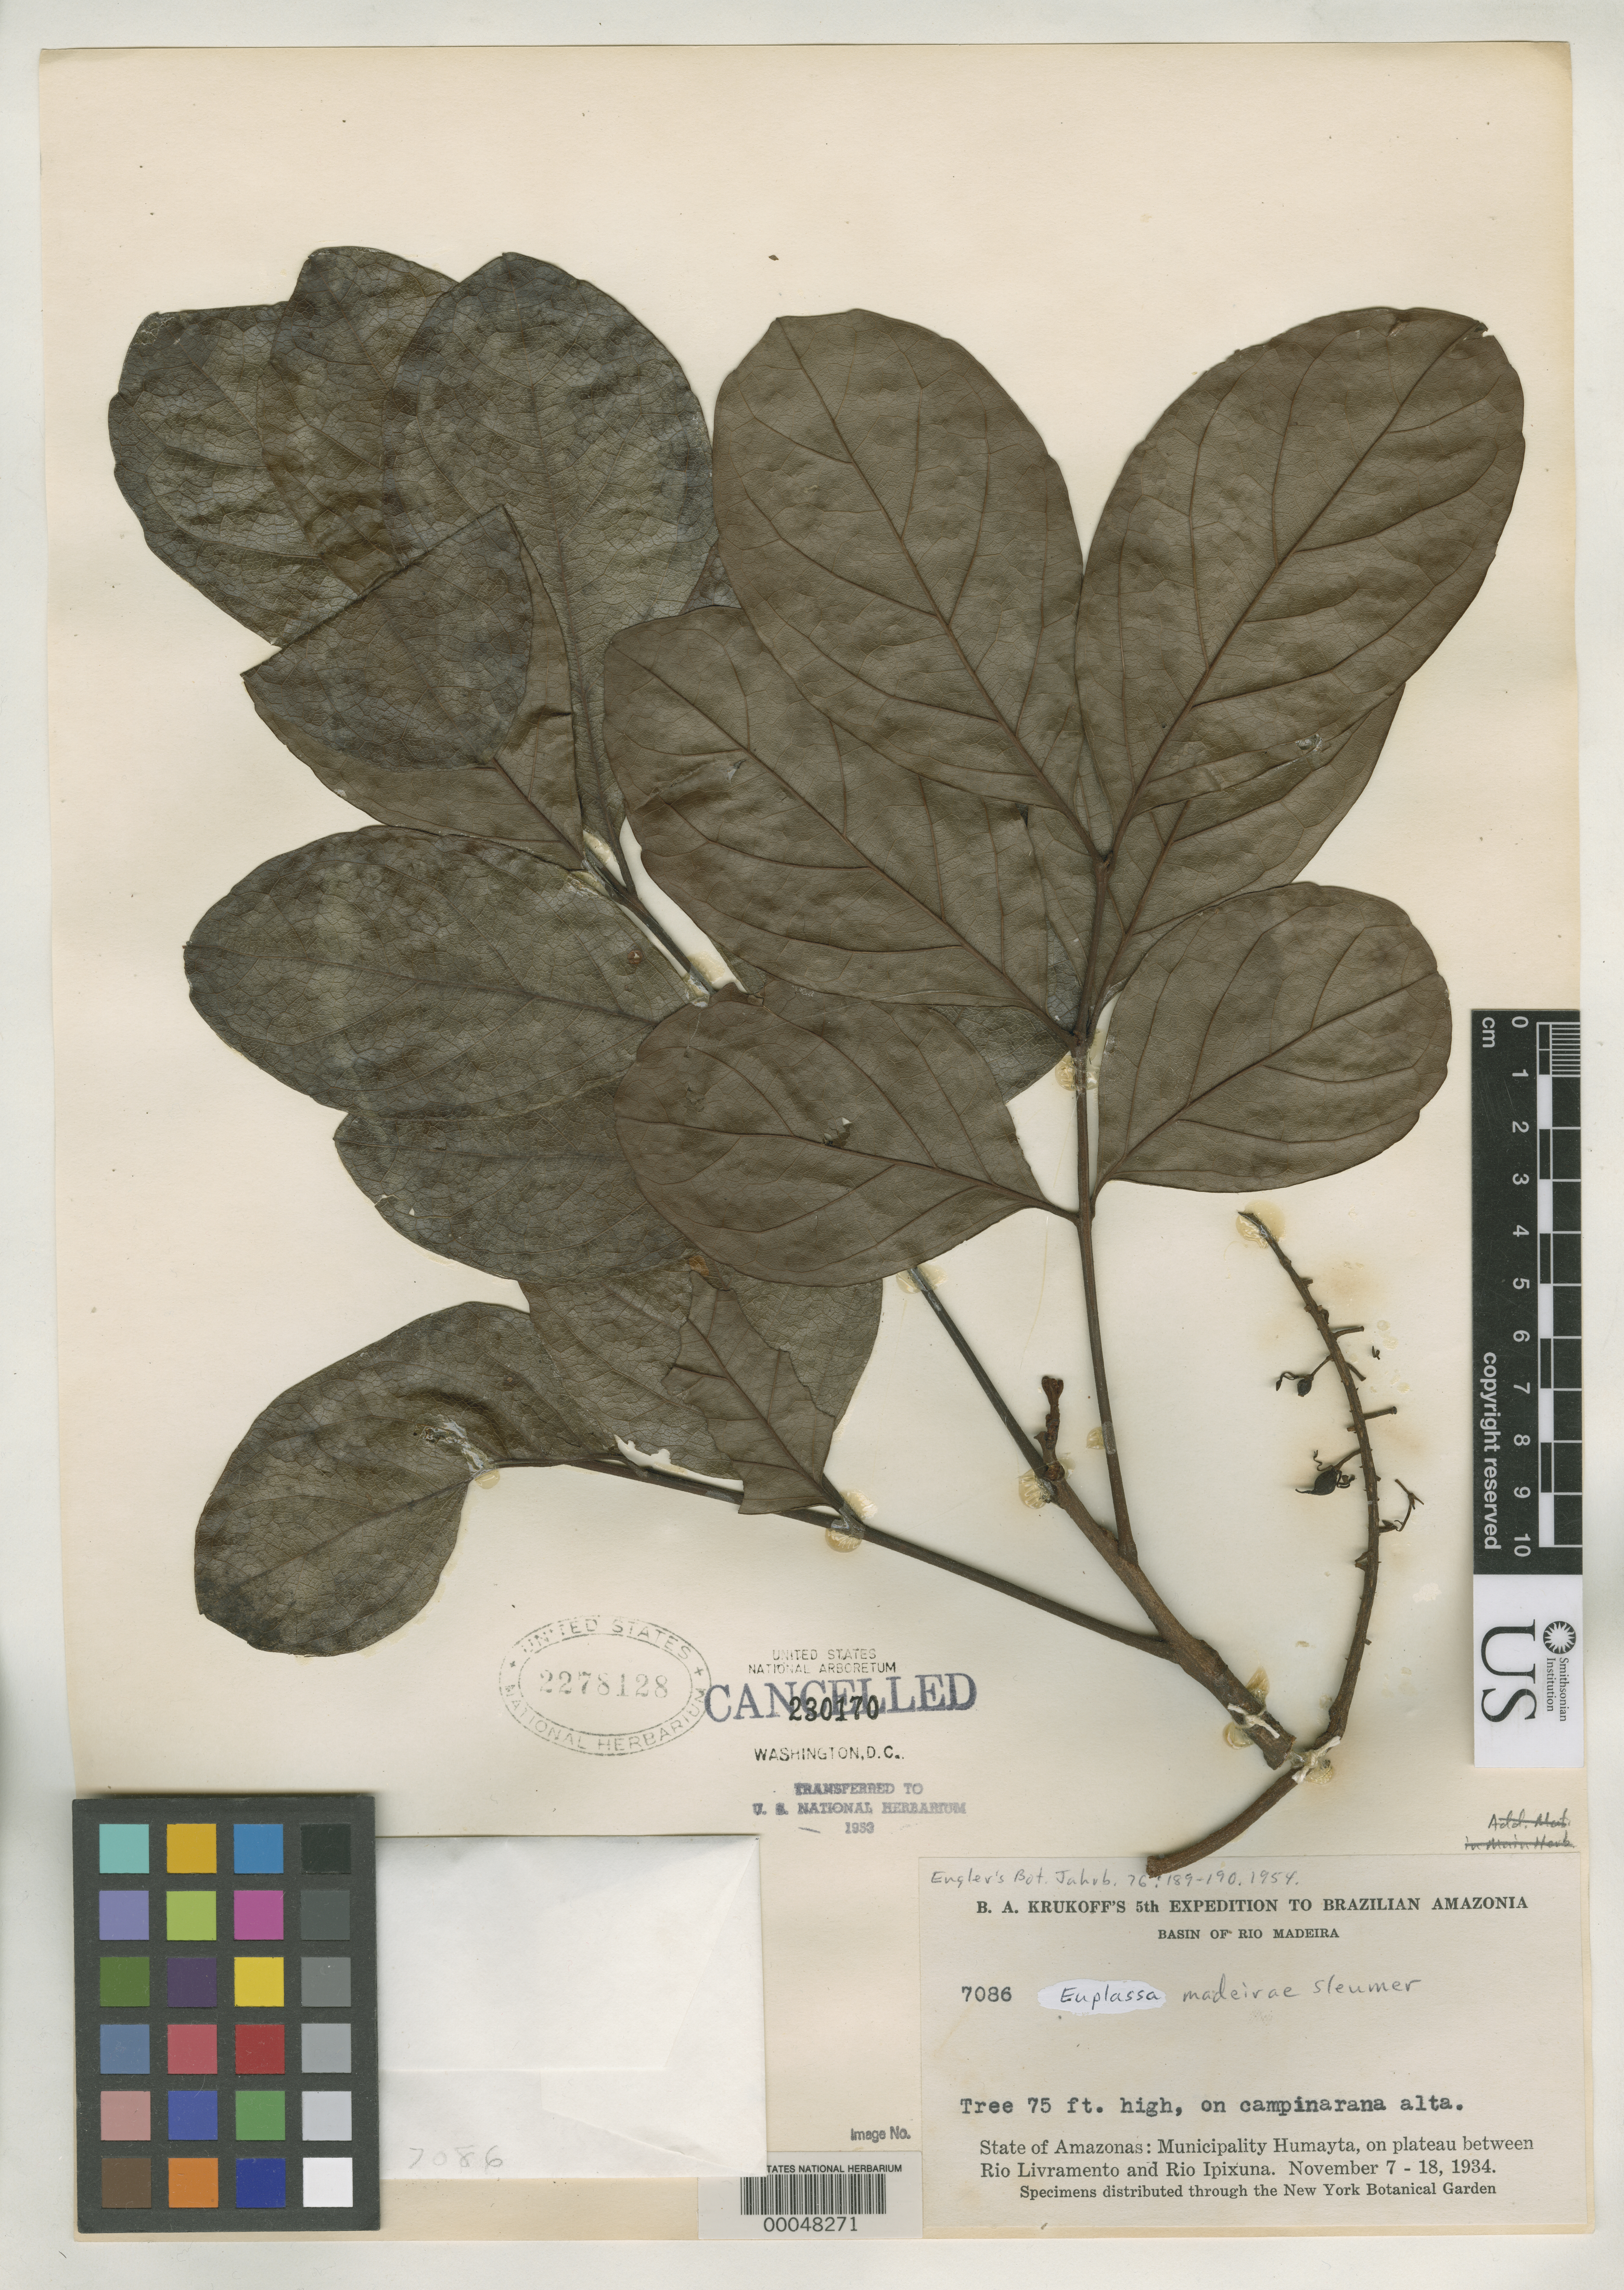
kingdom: Plantae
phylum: Tracheophyta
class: Magnoliopsida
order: Proteales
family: Proteaceae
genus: Euplassa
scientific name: Euplassa madeirae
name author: Sleumer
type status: Isolectotype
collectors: B. A. Krukoff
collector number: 7086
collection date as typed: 07 Nov 1934 to 18 Nov 1934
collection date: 1934-11-07/1934-11-18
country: Brazil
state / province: Amazonas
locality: Basin of Rio Madeira. State of Amazonas: Municipality Humayta, on plateau between Rio Livramento and Rio Ipixuna.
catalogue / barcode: US 2278128